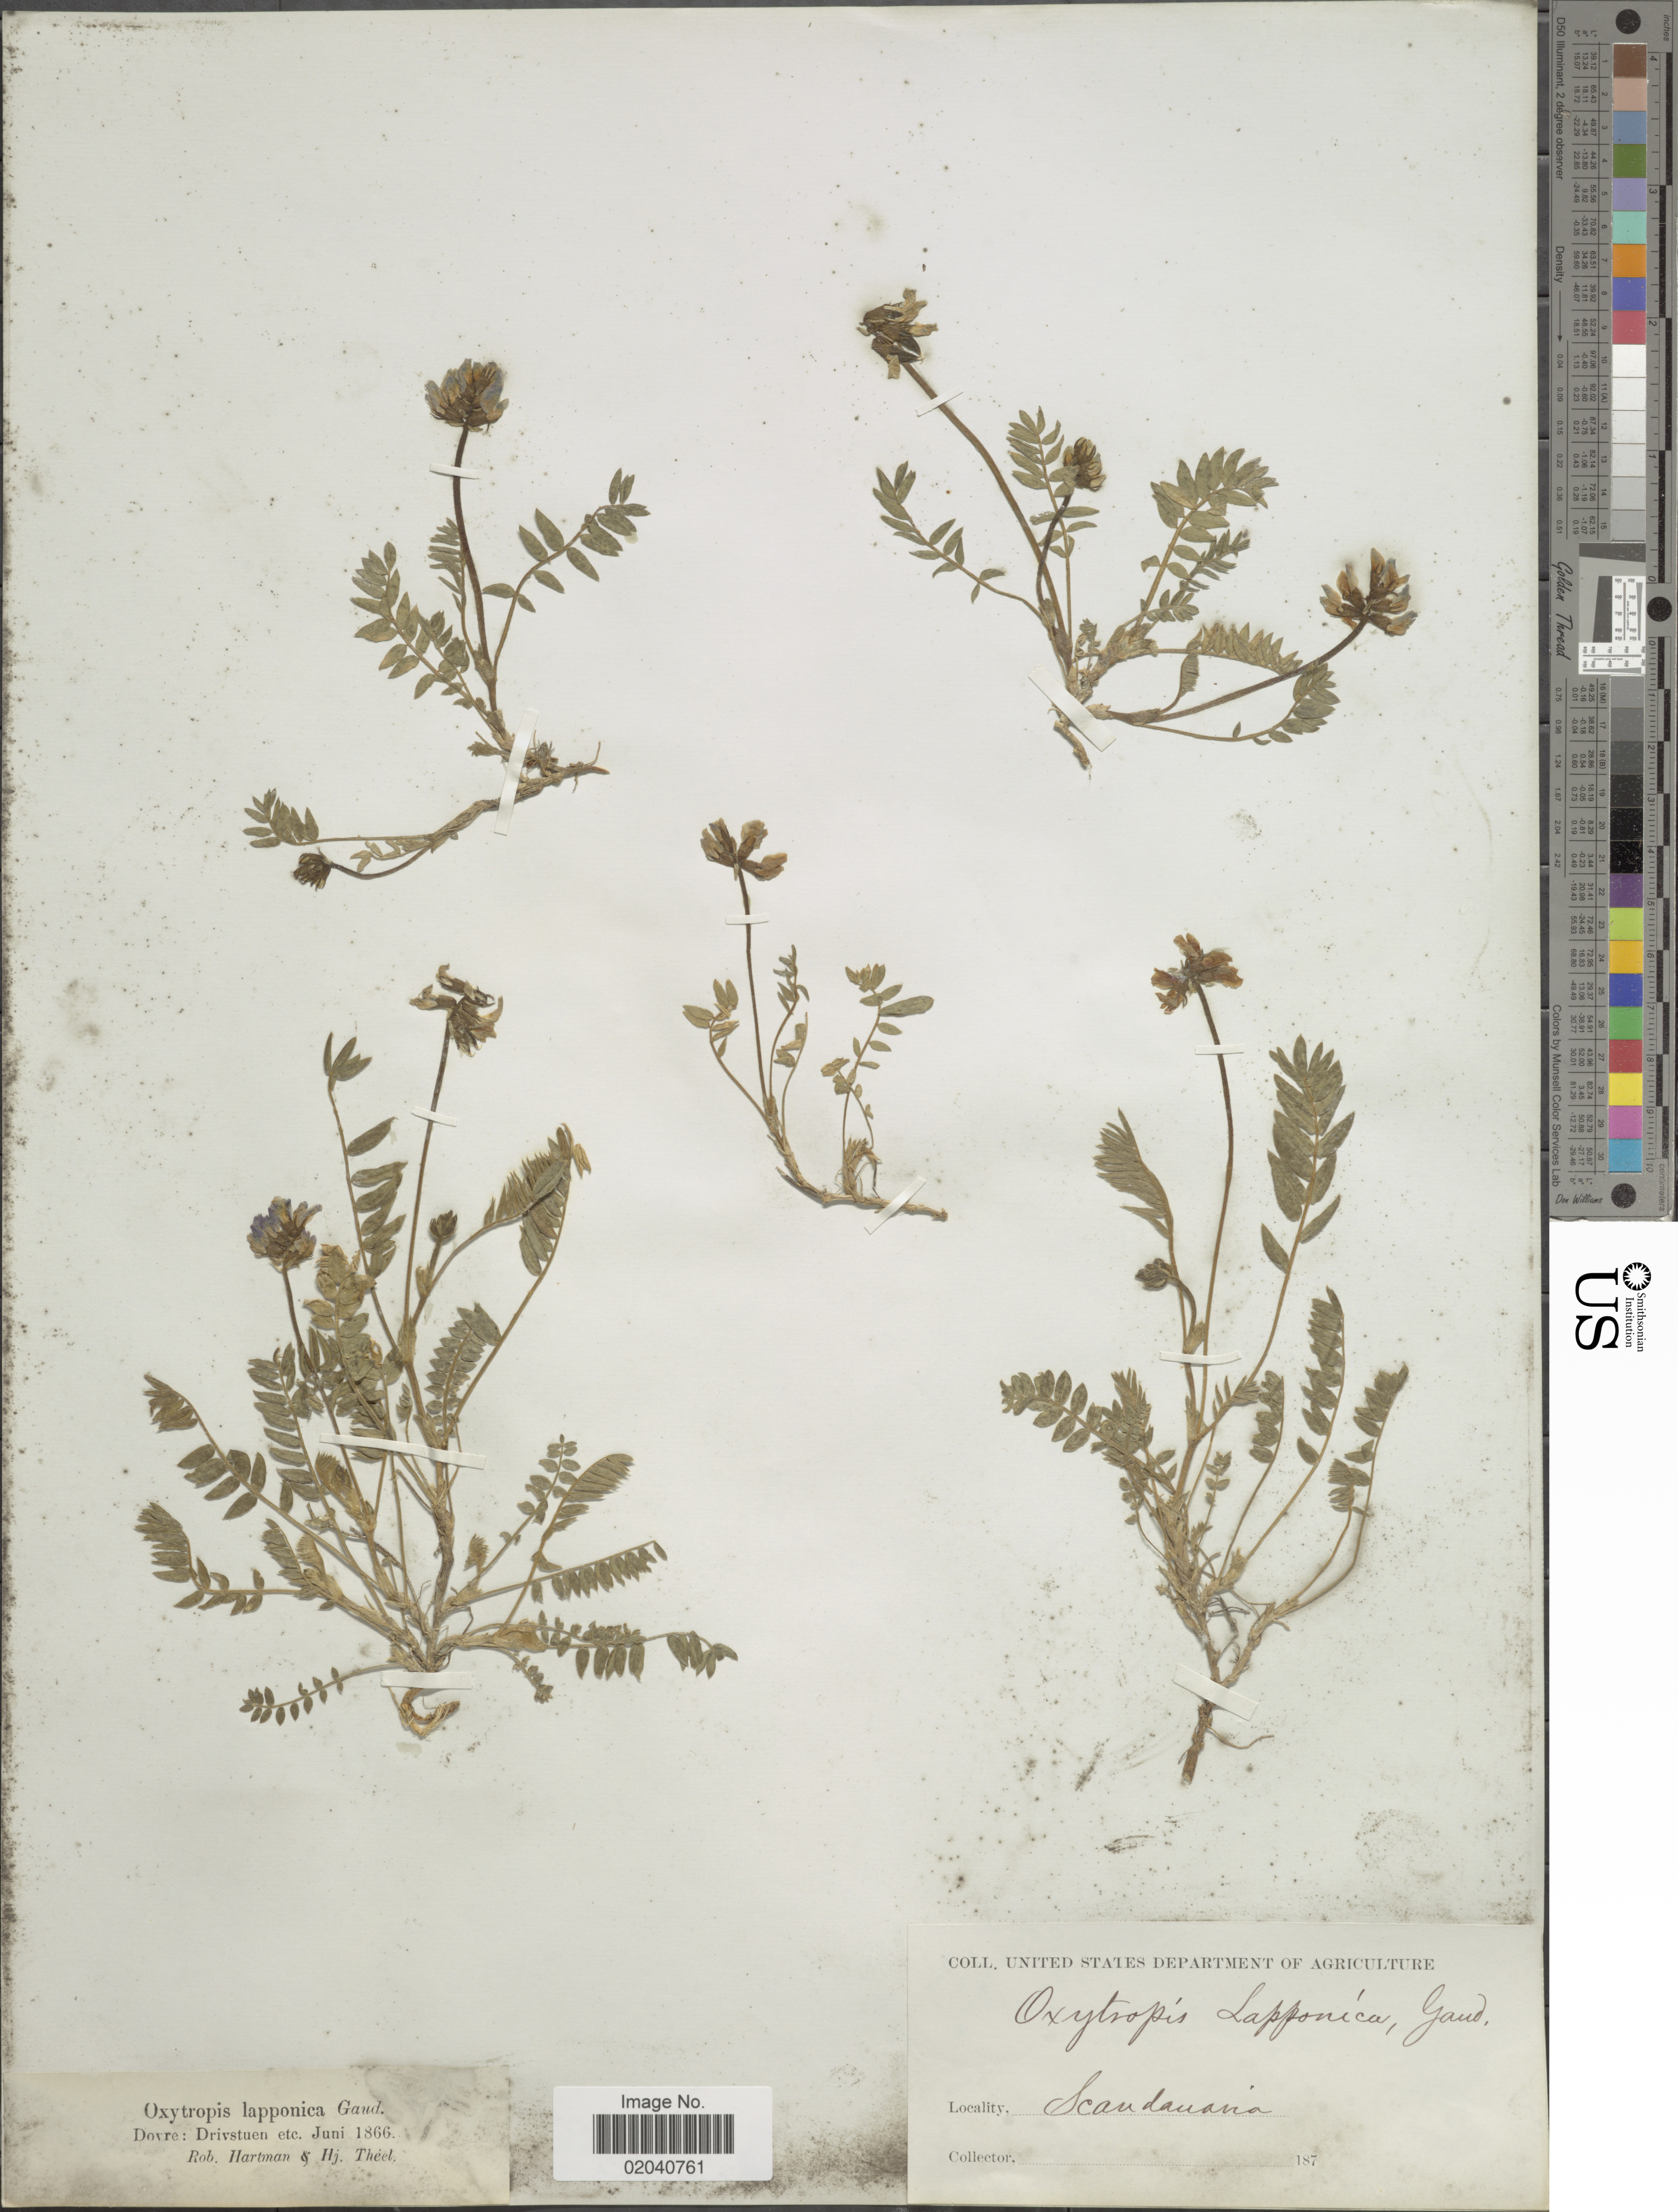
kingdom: Plantae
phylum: Tracheophyta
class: Magnoliopsida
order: Fabales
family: Fabaceae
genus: Oxytropis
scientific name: Oxytropis lapponica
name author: (Wahlenb.) Gay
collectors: R. W. Hartman & H. Théel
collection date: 1866-06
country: Norway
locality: Dovre: Drivstuen etc, Scandania